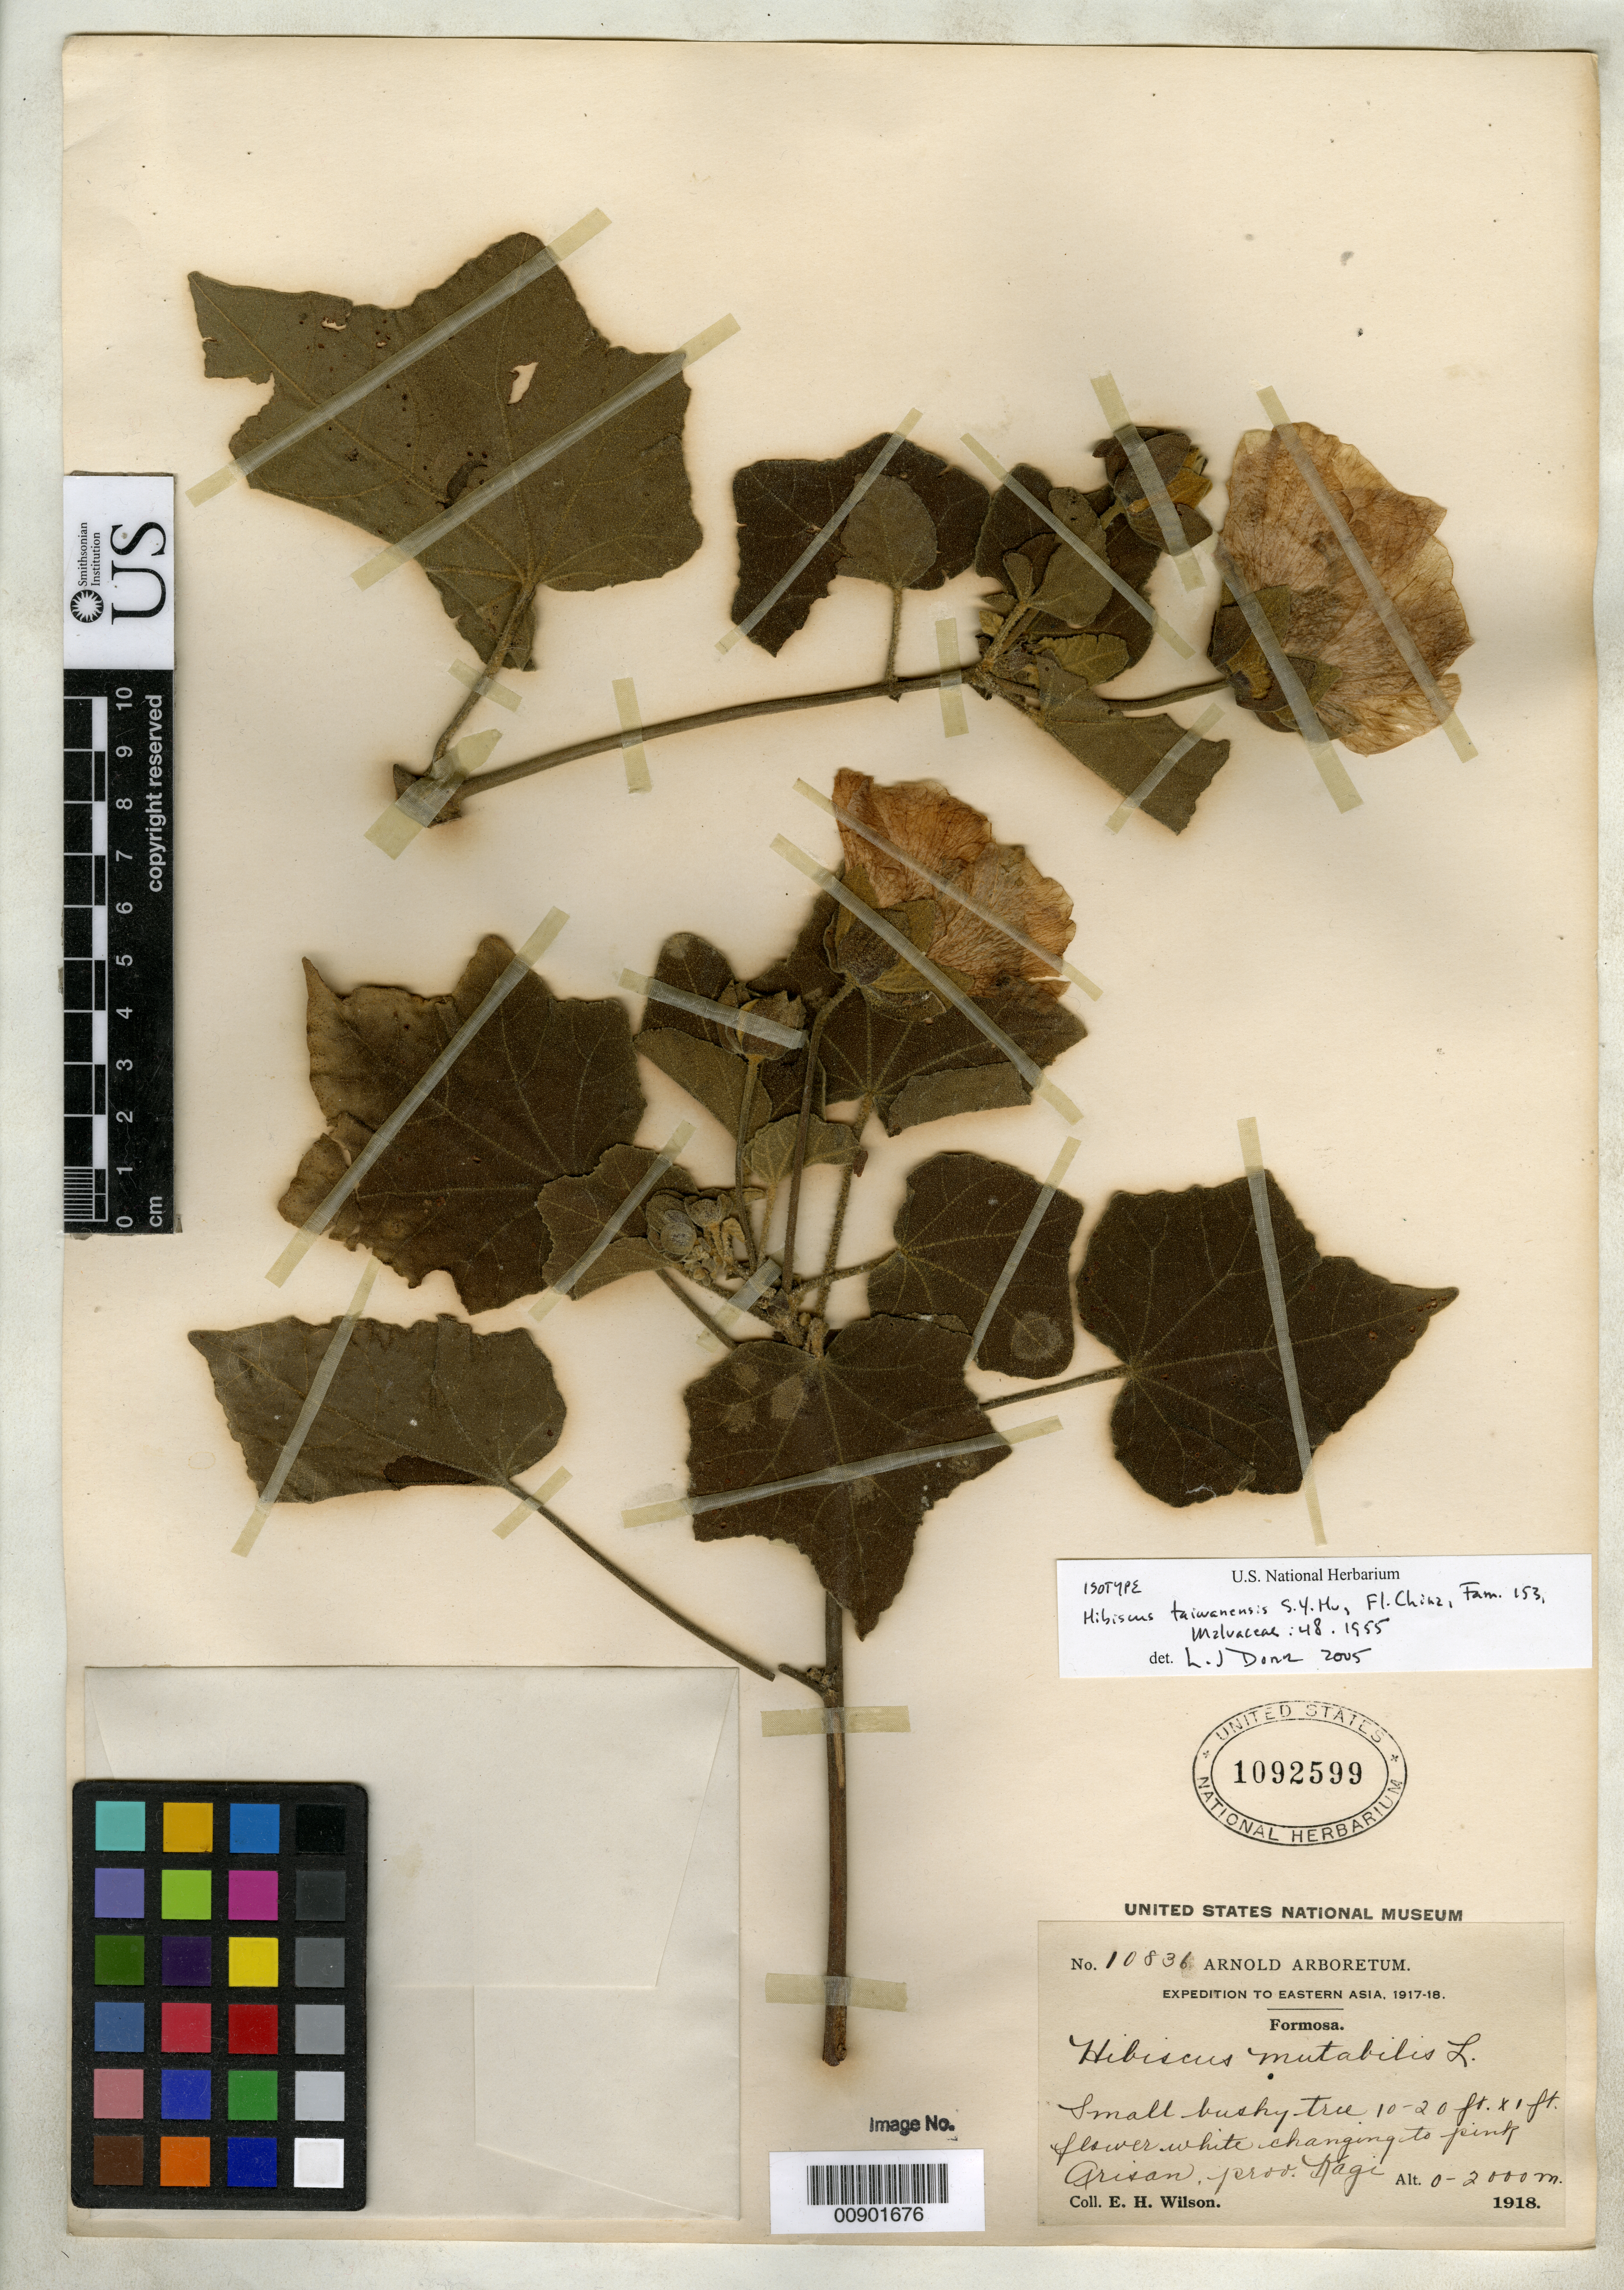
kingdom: Plantae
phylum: Tracheophyta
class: Magnoliopsida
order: Malvales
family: Malvaceae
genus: Hibiscus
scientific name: Hibiscus taiwanensis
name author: S.Y. Hu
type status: Isotype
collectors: E. H. Wilson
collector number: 10836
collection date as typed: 1918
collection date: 1918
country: Taiwan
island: Taiwan [Formosa]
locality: Formosa. Arisan, prov. Kagi.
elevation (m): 0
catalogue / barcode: US 1092599